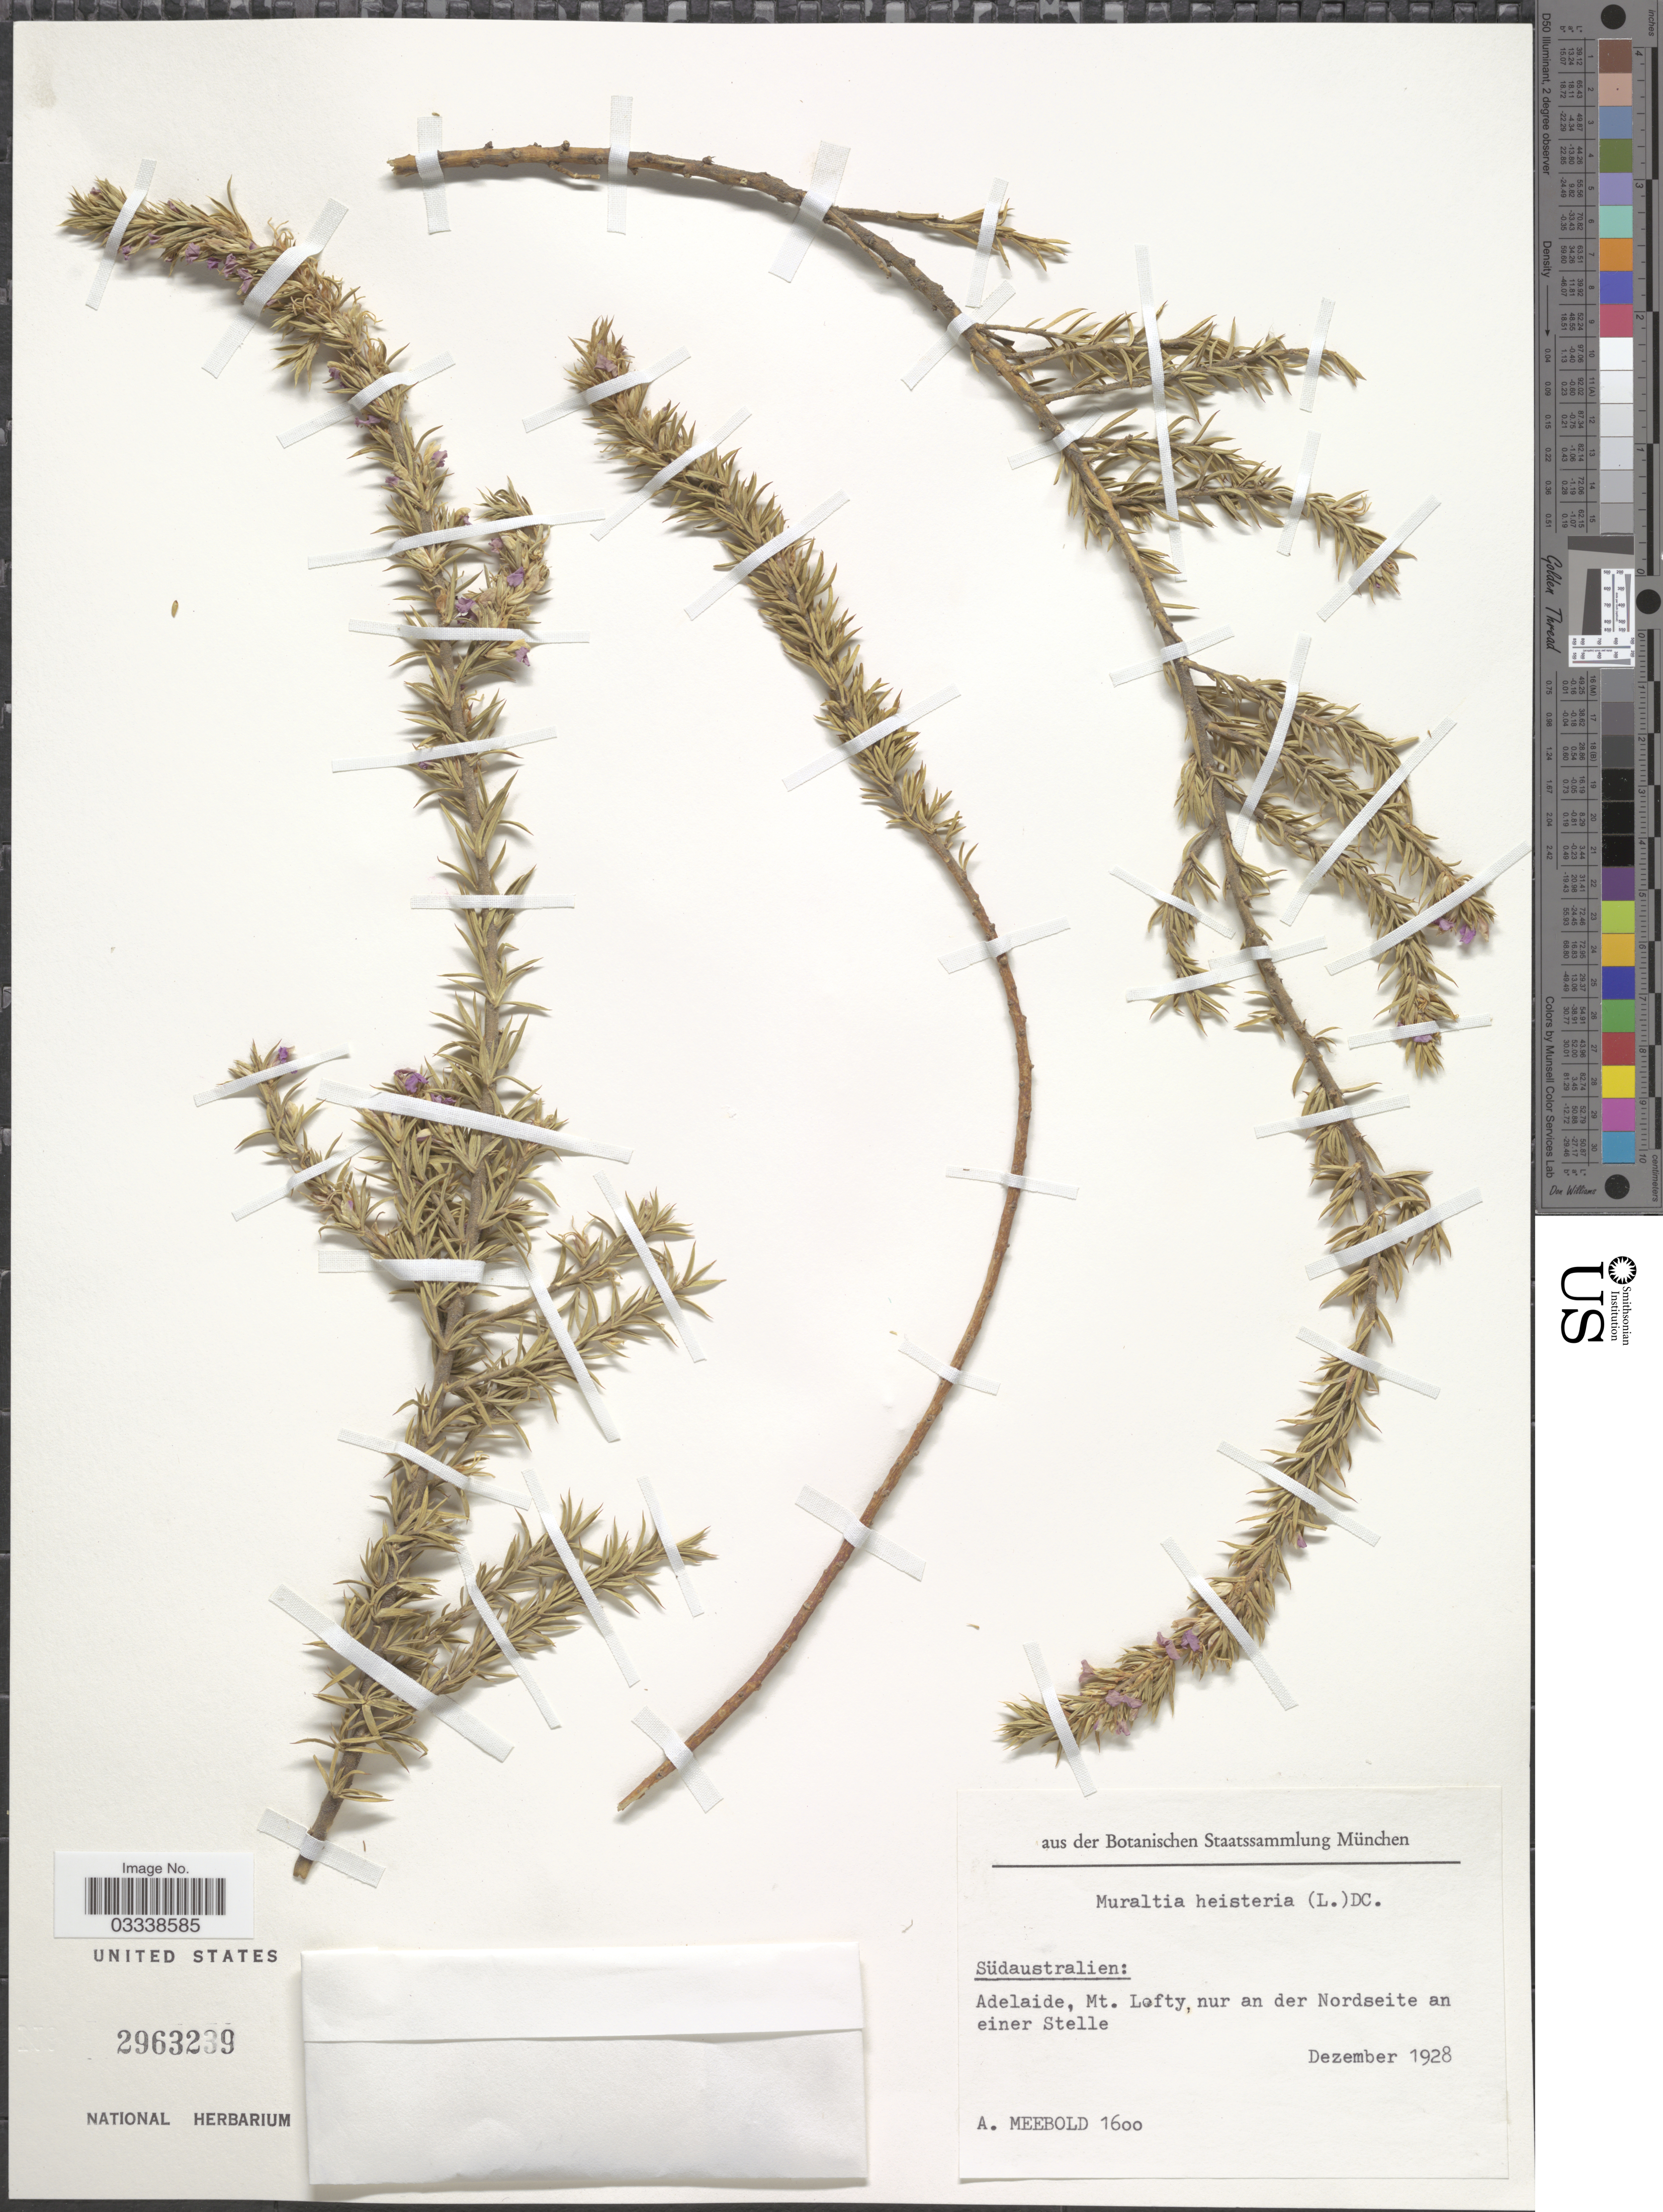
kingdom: Plantae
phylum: Tracheophyta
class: Magnoliopsida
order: Fabales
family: Polygalaceae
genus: Muraltia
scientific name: Muraltia heisteria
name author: (L.) DC.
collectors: A. Meebold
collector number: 1600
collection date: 1928-12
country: Australia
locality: Südaustralien: Adelaide, Mt. Lofty, nur an der Nordseite an einer Stelle.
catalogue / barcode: US 2963239